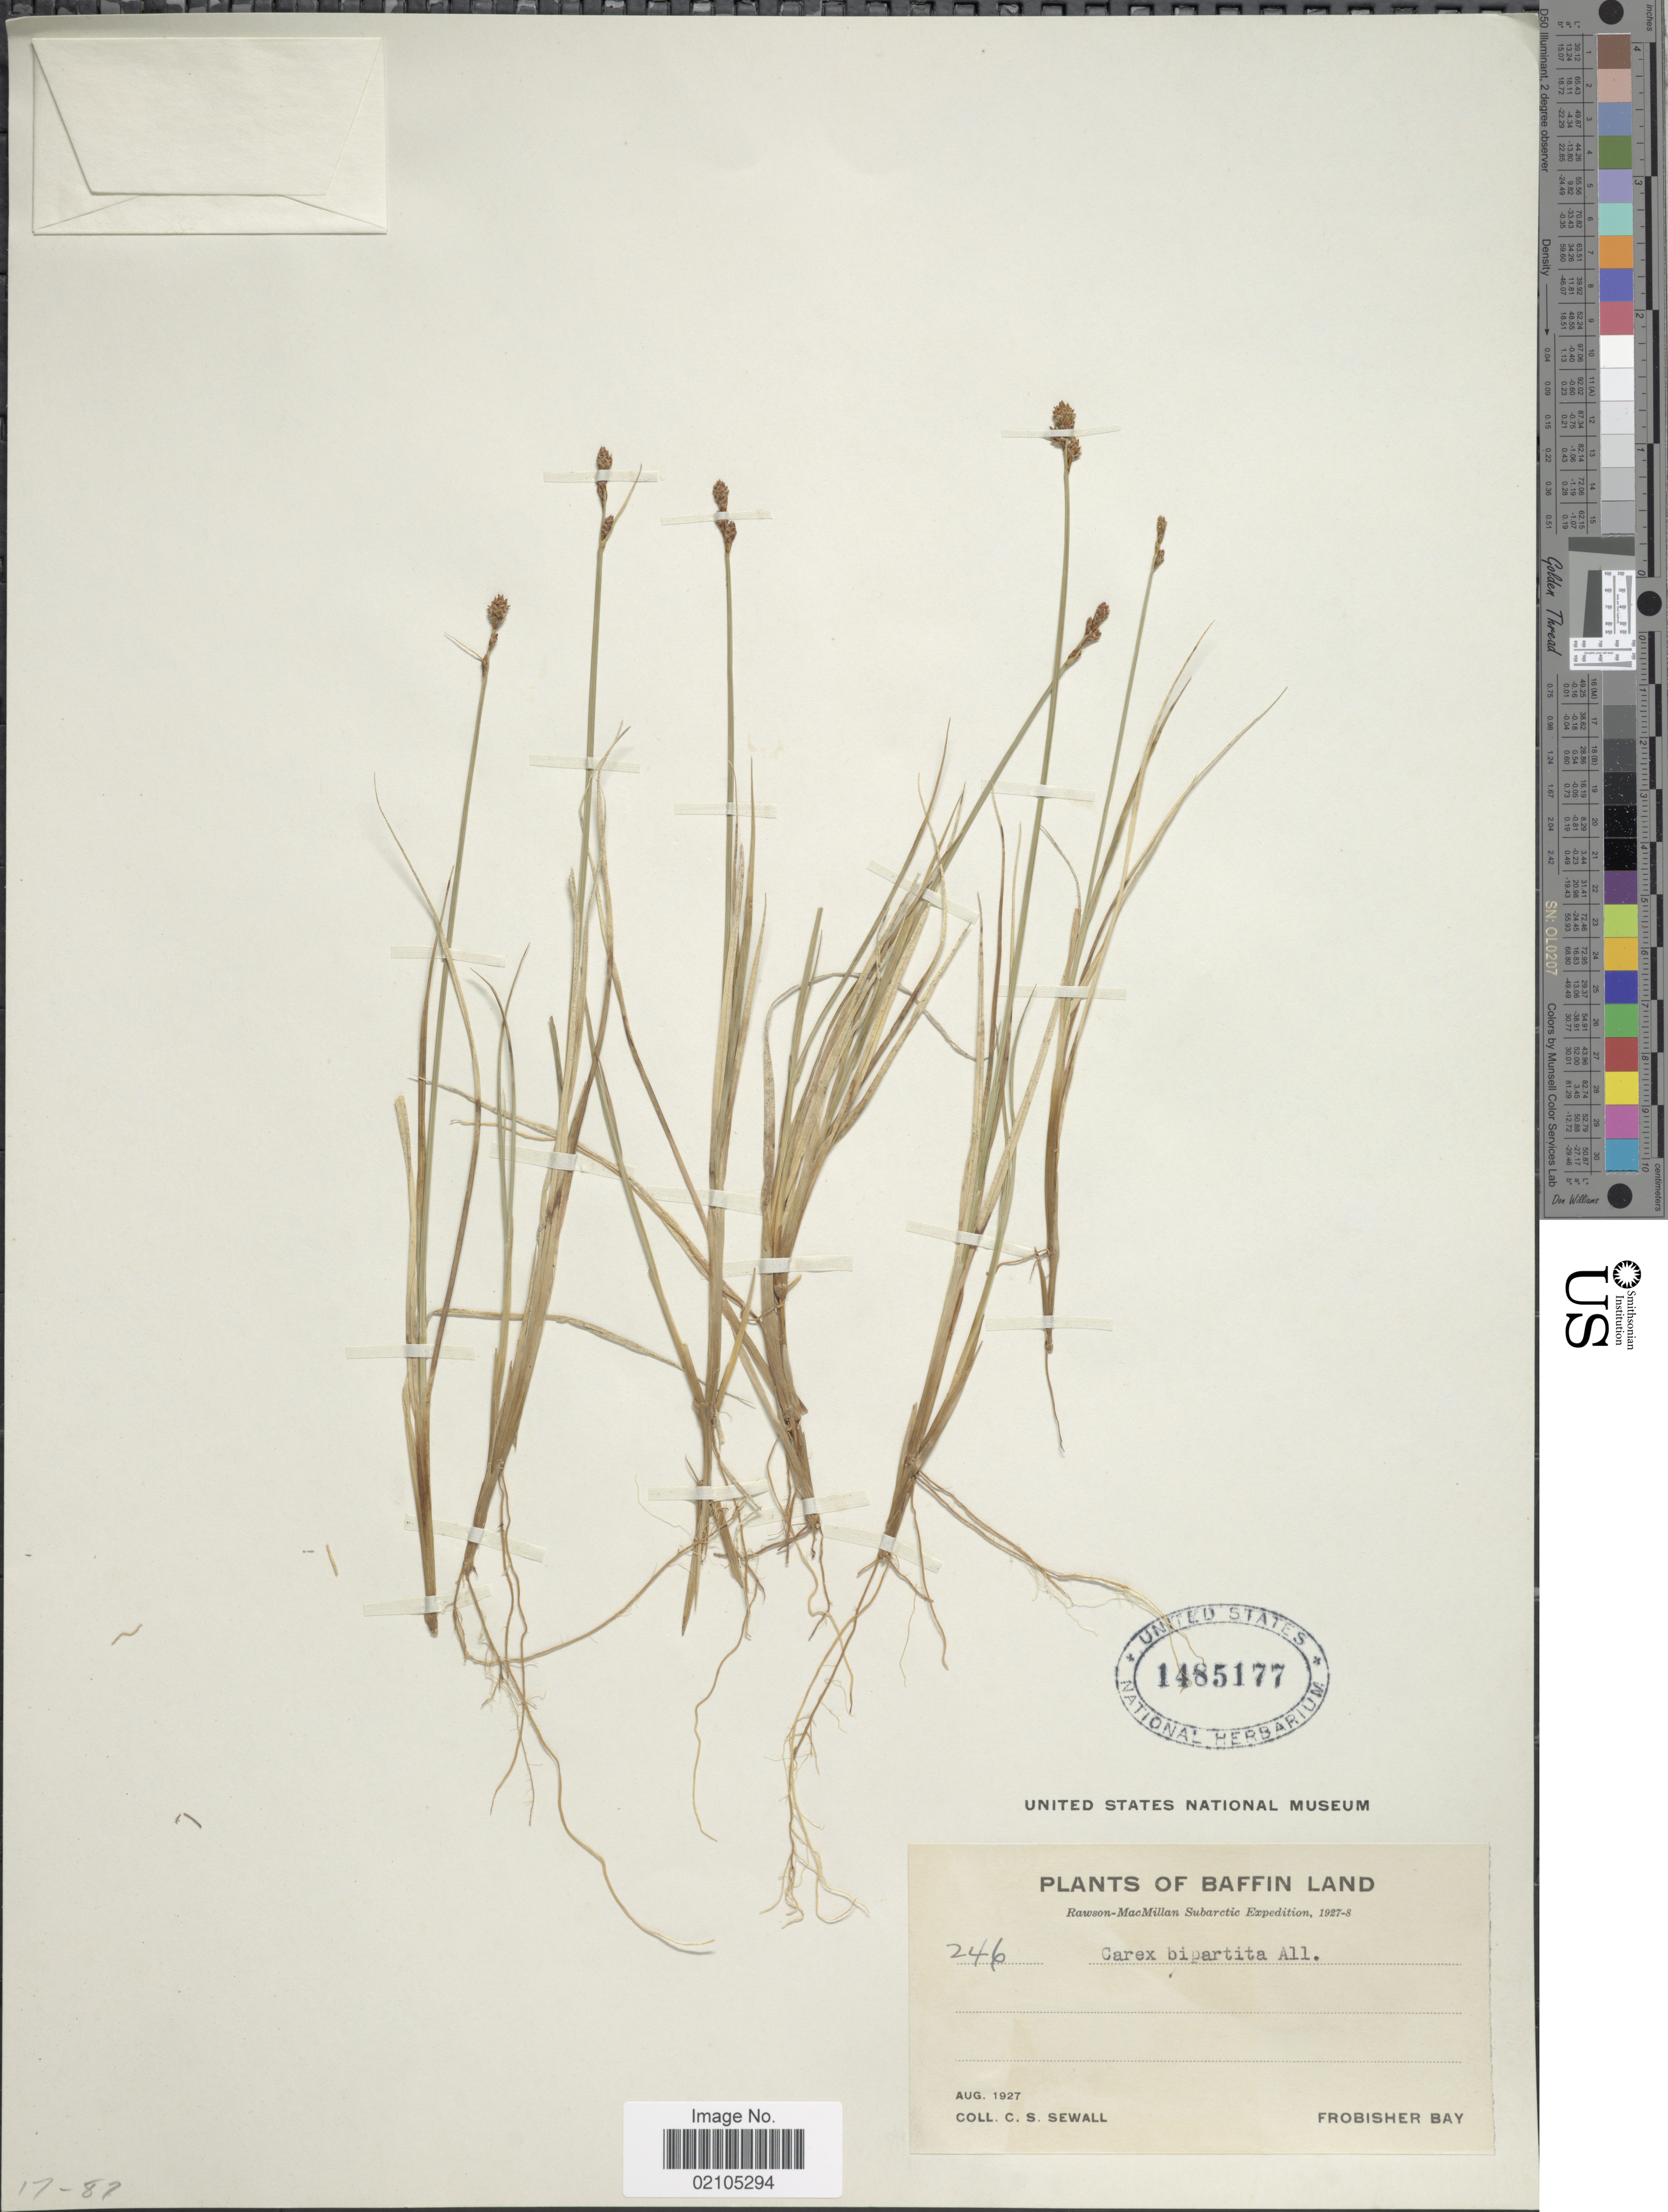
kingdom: Plantae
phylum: Tracheophyta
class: Liliopsida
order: Poales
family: Cyperaceae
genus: Carex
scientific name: Carex lachenalii subsp. lachenalii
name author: Schkuhr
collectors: C. Sewall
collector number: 246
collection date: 1927-08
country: Canada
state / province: Nunavut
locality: Baffin Land. Subarctic. Frobisher Bay.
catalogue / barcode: US 1485177